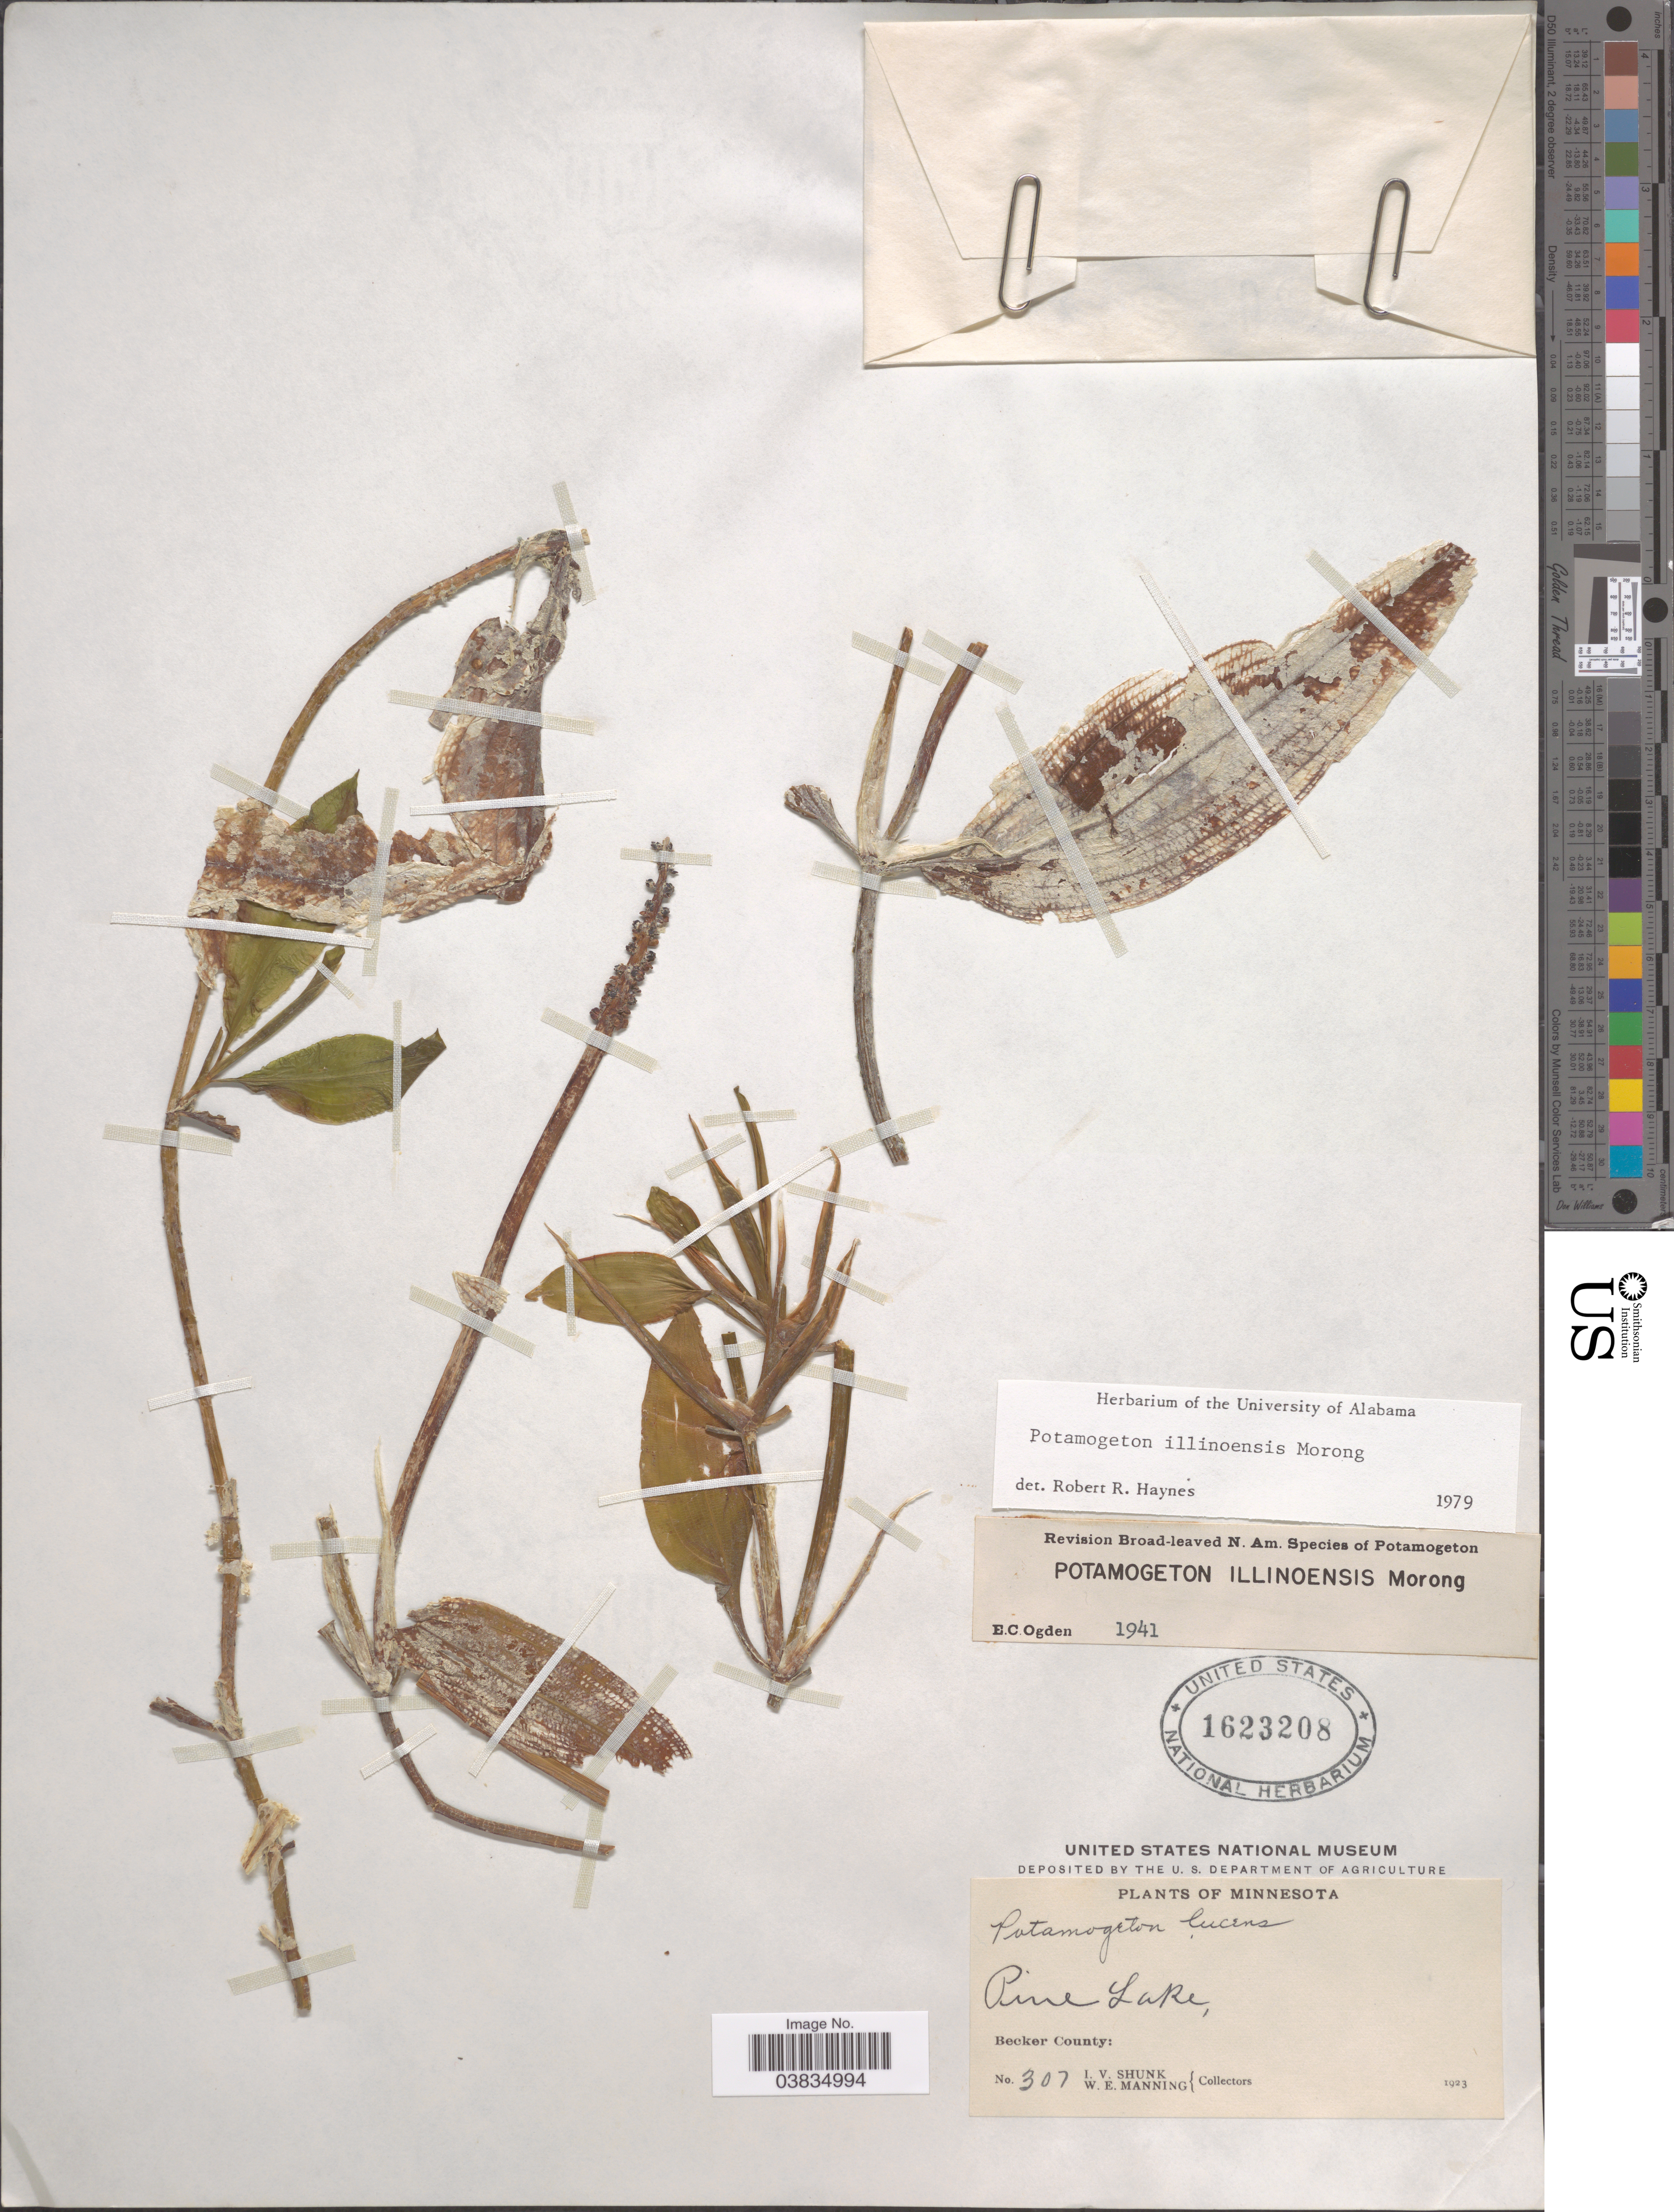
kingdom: Plantae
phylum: Tracheophyta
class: Liliopsida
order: Alismatales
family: Potamogetonaceae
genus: Potamogeton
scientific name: Potamogeton illinoensis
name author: Morong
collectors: I. Shunk & W. Manning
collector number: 307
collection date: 1923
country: United States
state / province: Minnesota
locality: Pine Lake, Becker County,.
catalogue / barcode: US 1623208